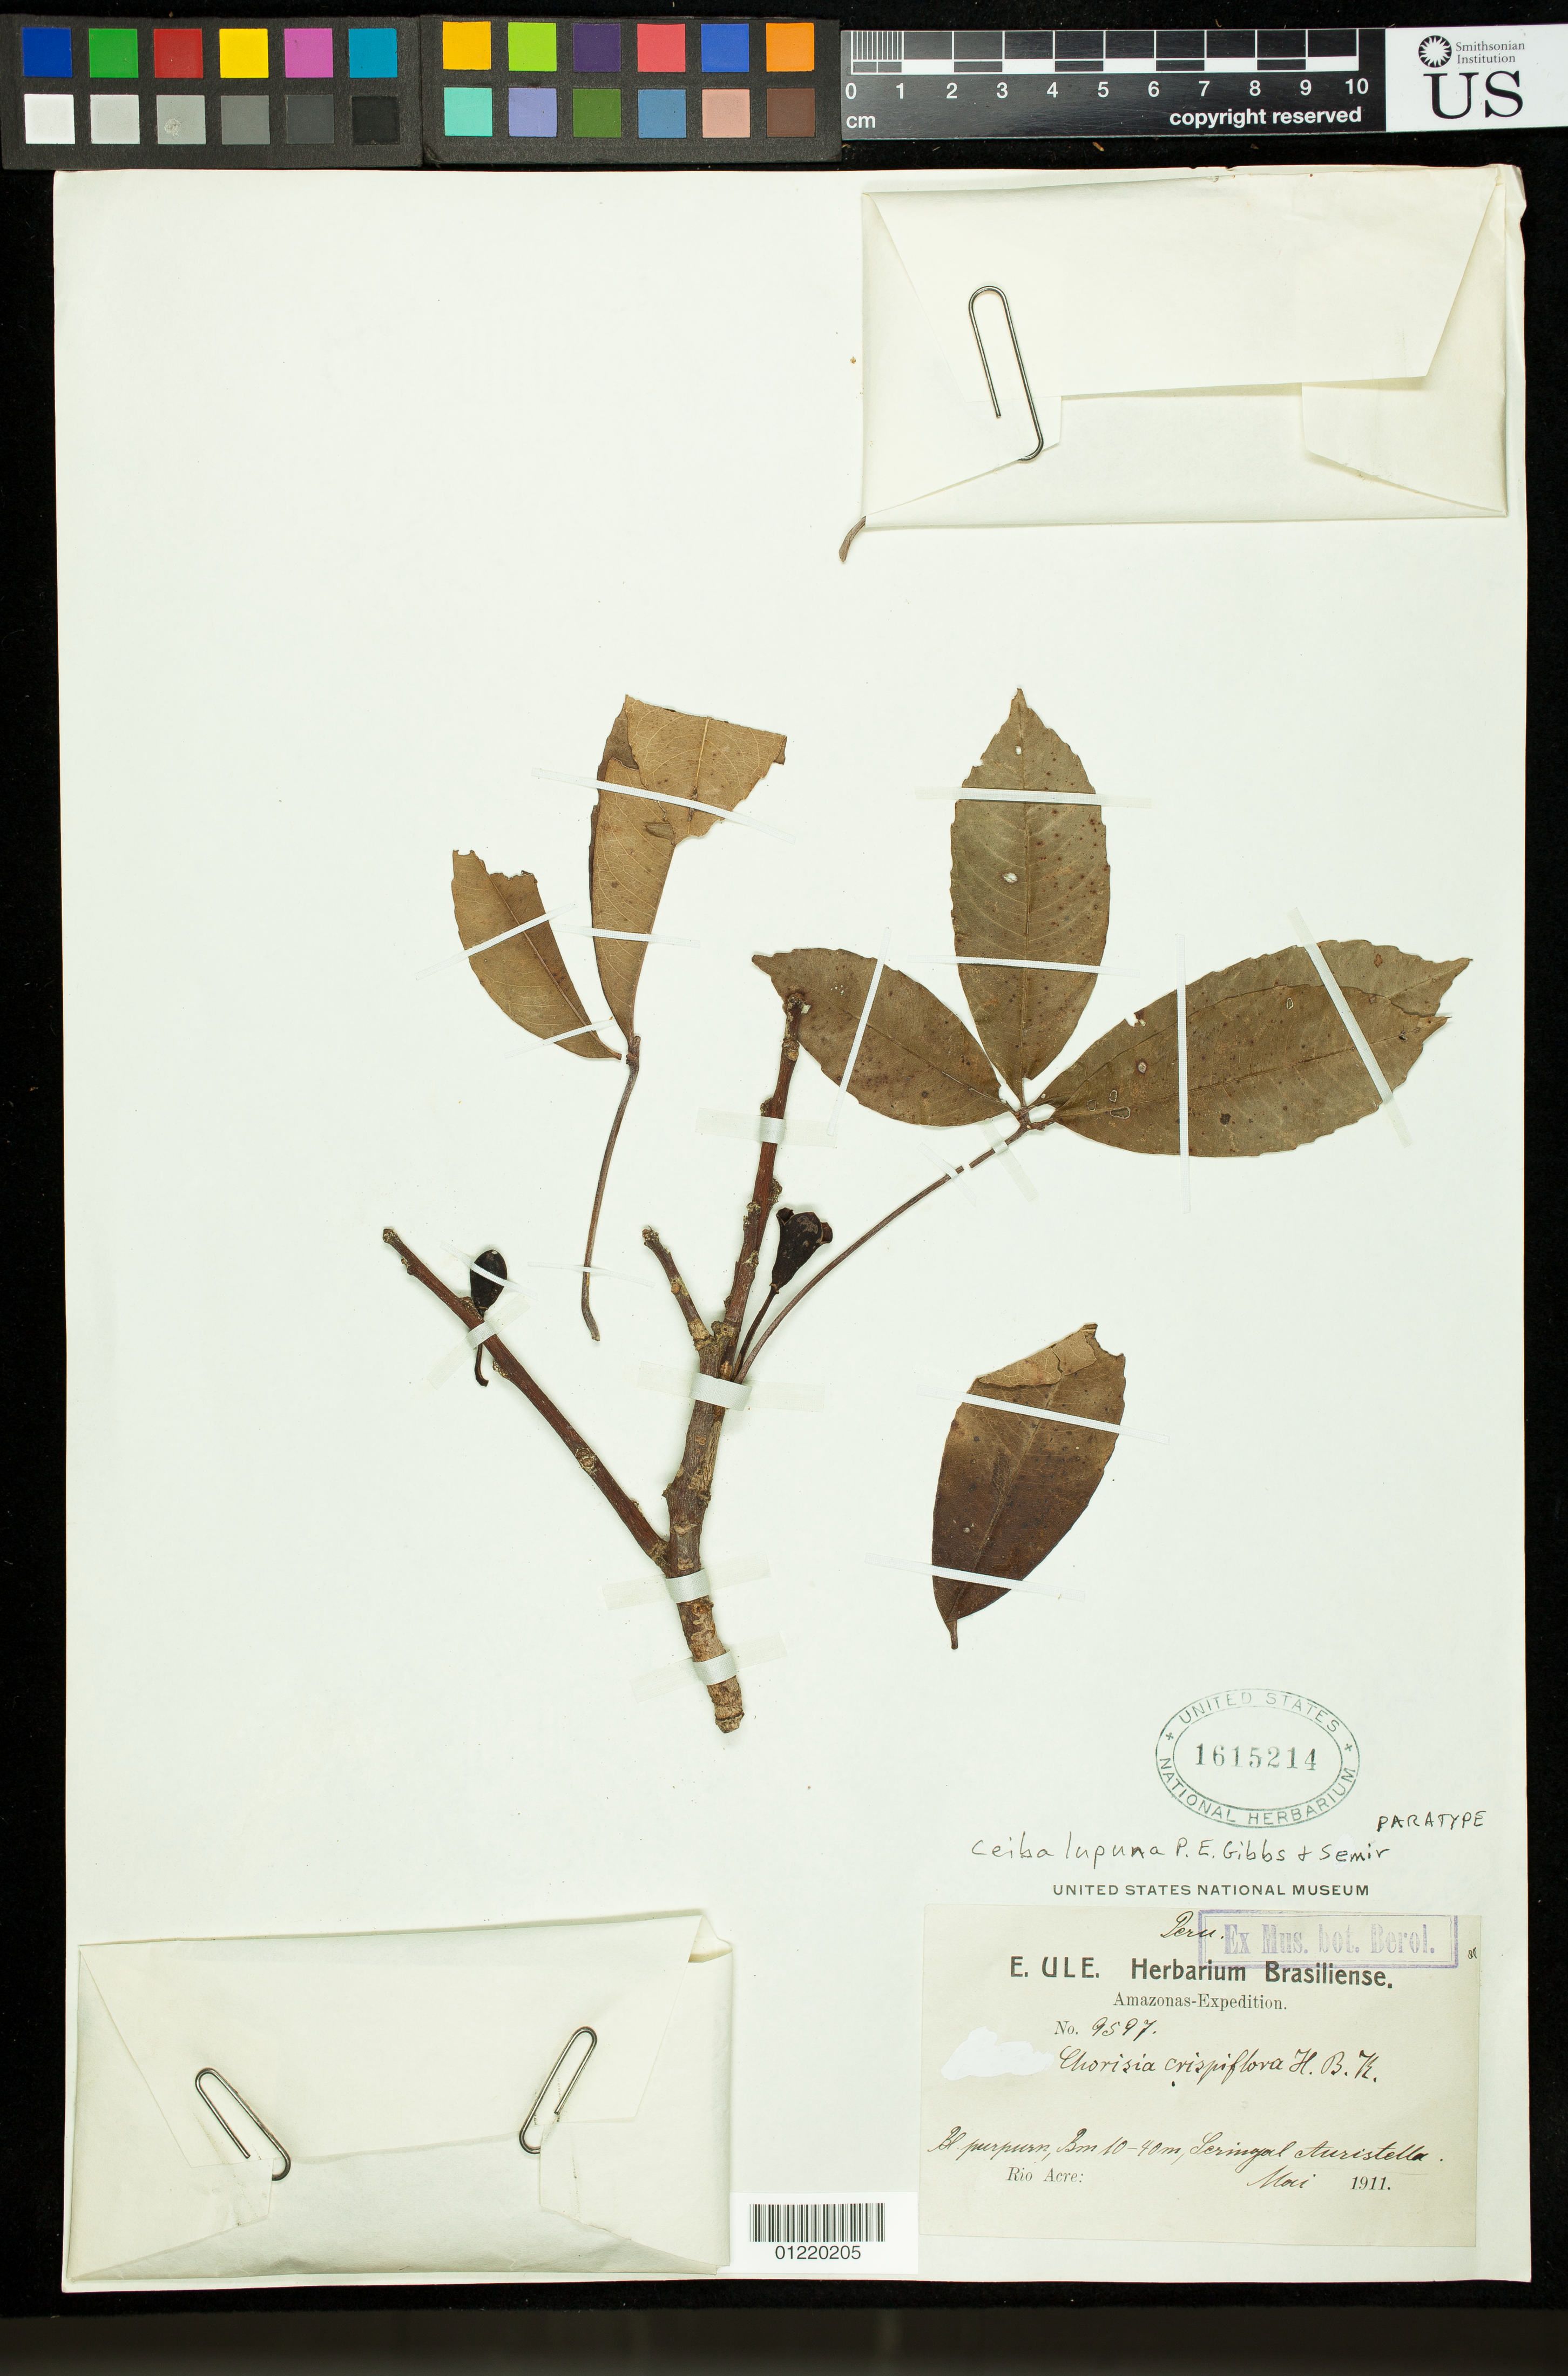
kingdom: Plantae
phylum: Tracheophyta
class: Magnoliopsida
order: Malvales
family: Malvaceae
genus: Ceiba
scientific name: Ceiba lupuna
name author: Gibbs & Semir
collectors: E. H. Ule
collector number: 9597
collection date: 1911-05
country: Peru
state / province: Amazonas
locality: Rio Acre, Seringal Auristella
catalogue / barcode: US 1615214